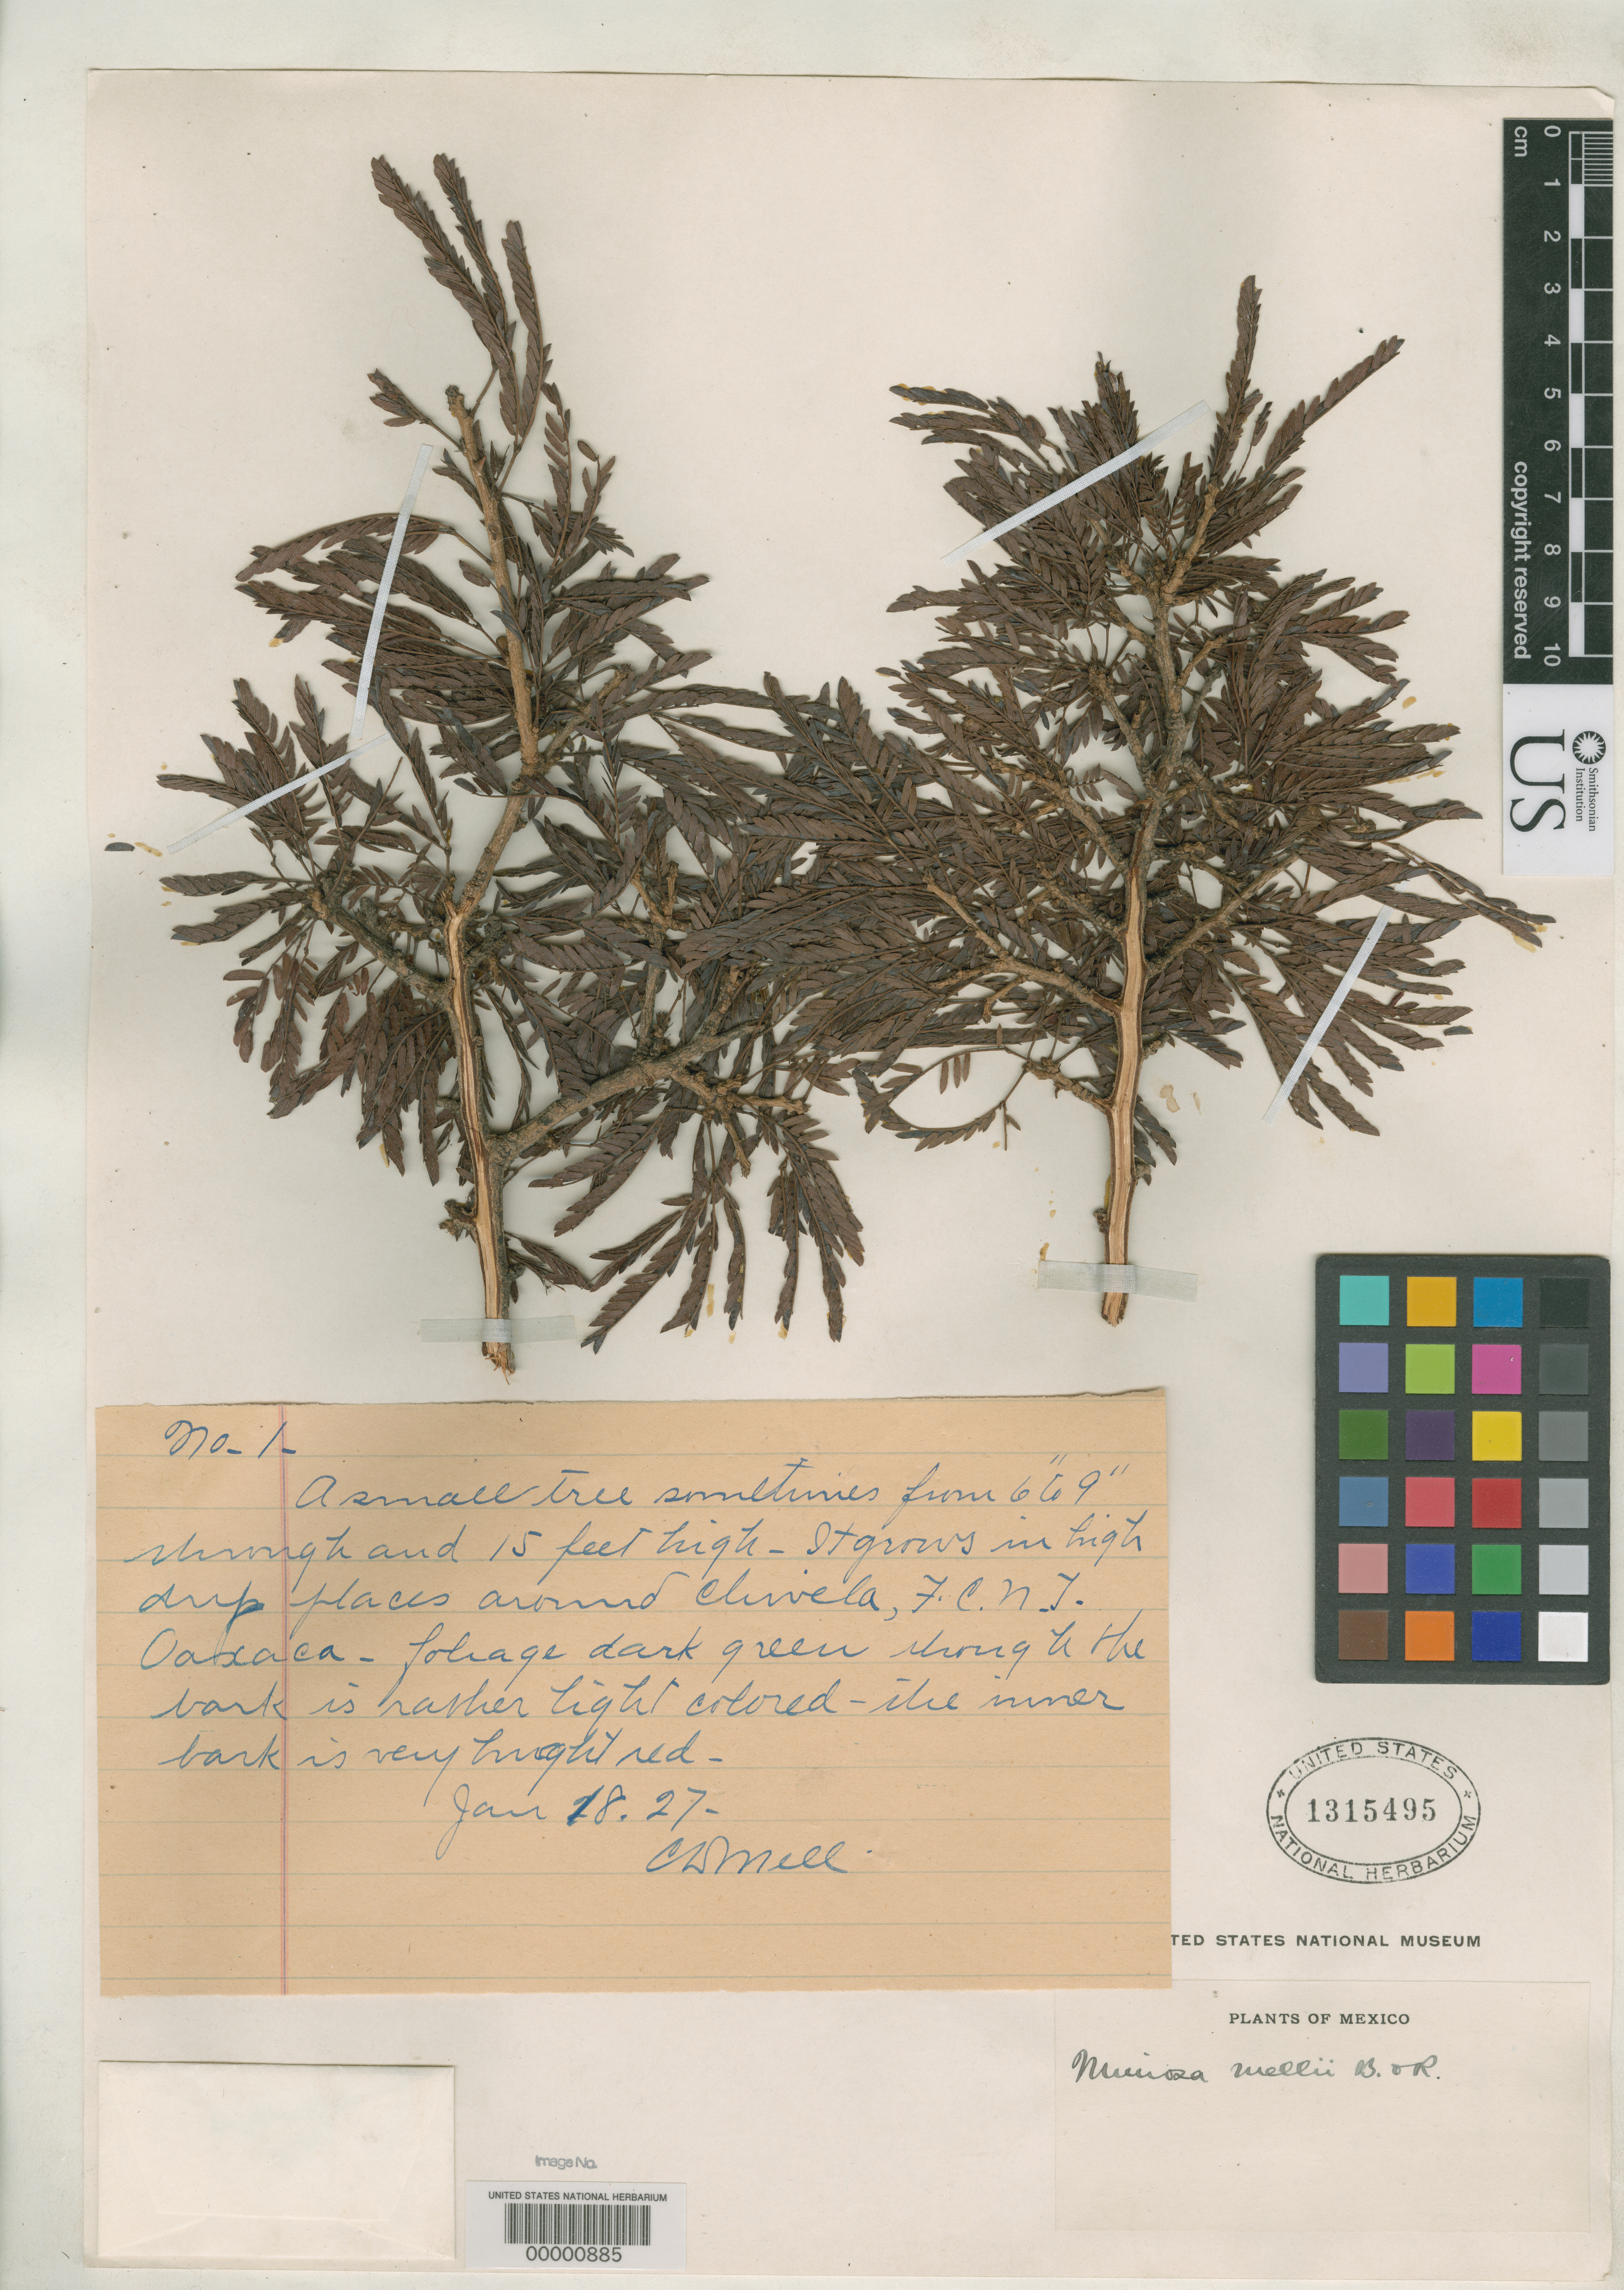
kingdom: Plantae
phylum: Tracheophyta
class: Magnoliopsida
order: Fabales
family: Fabaceae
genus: Mimosa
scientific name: Mimosa mellii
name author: Britton & Rose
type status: Type Collection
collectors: C. D. Mell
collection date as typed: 18 Jan 1927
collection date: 1927-01-18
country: Mexico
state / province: Oaxaca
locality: Chivela.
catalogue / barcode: US 1315495